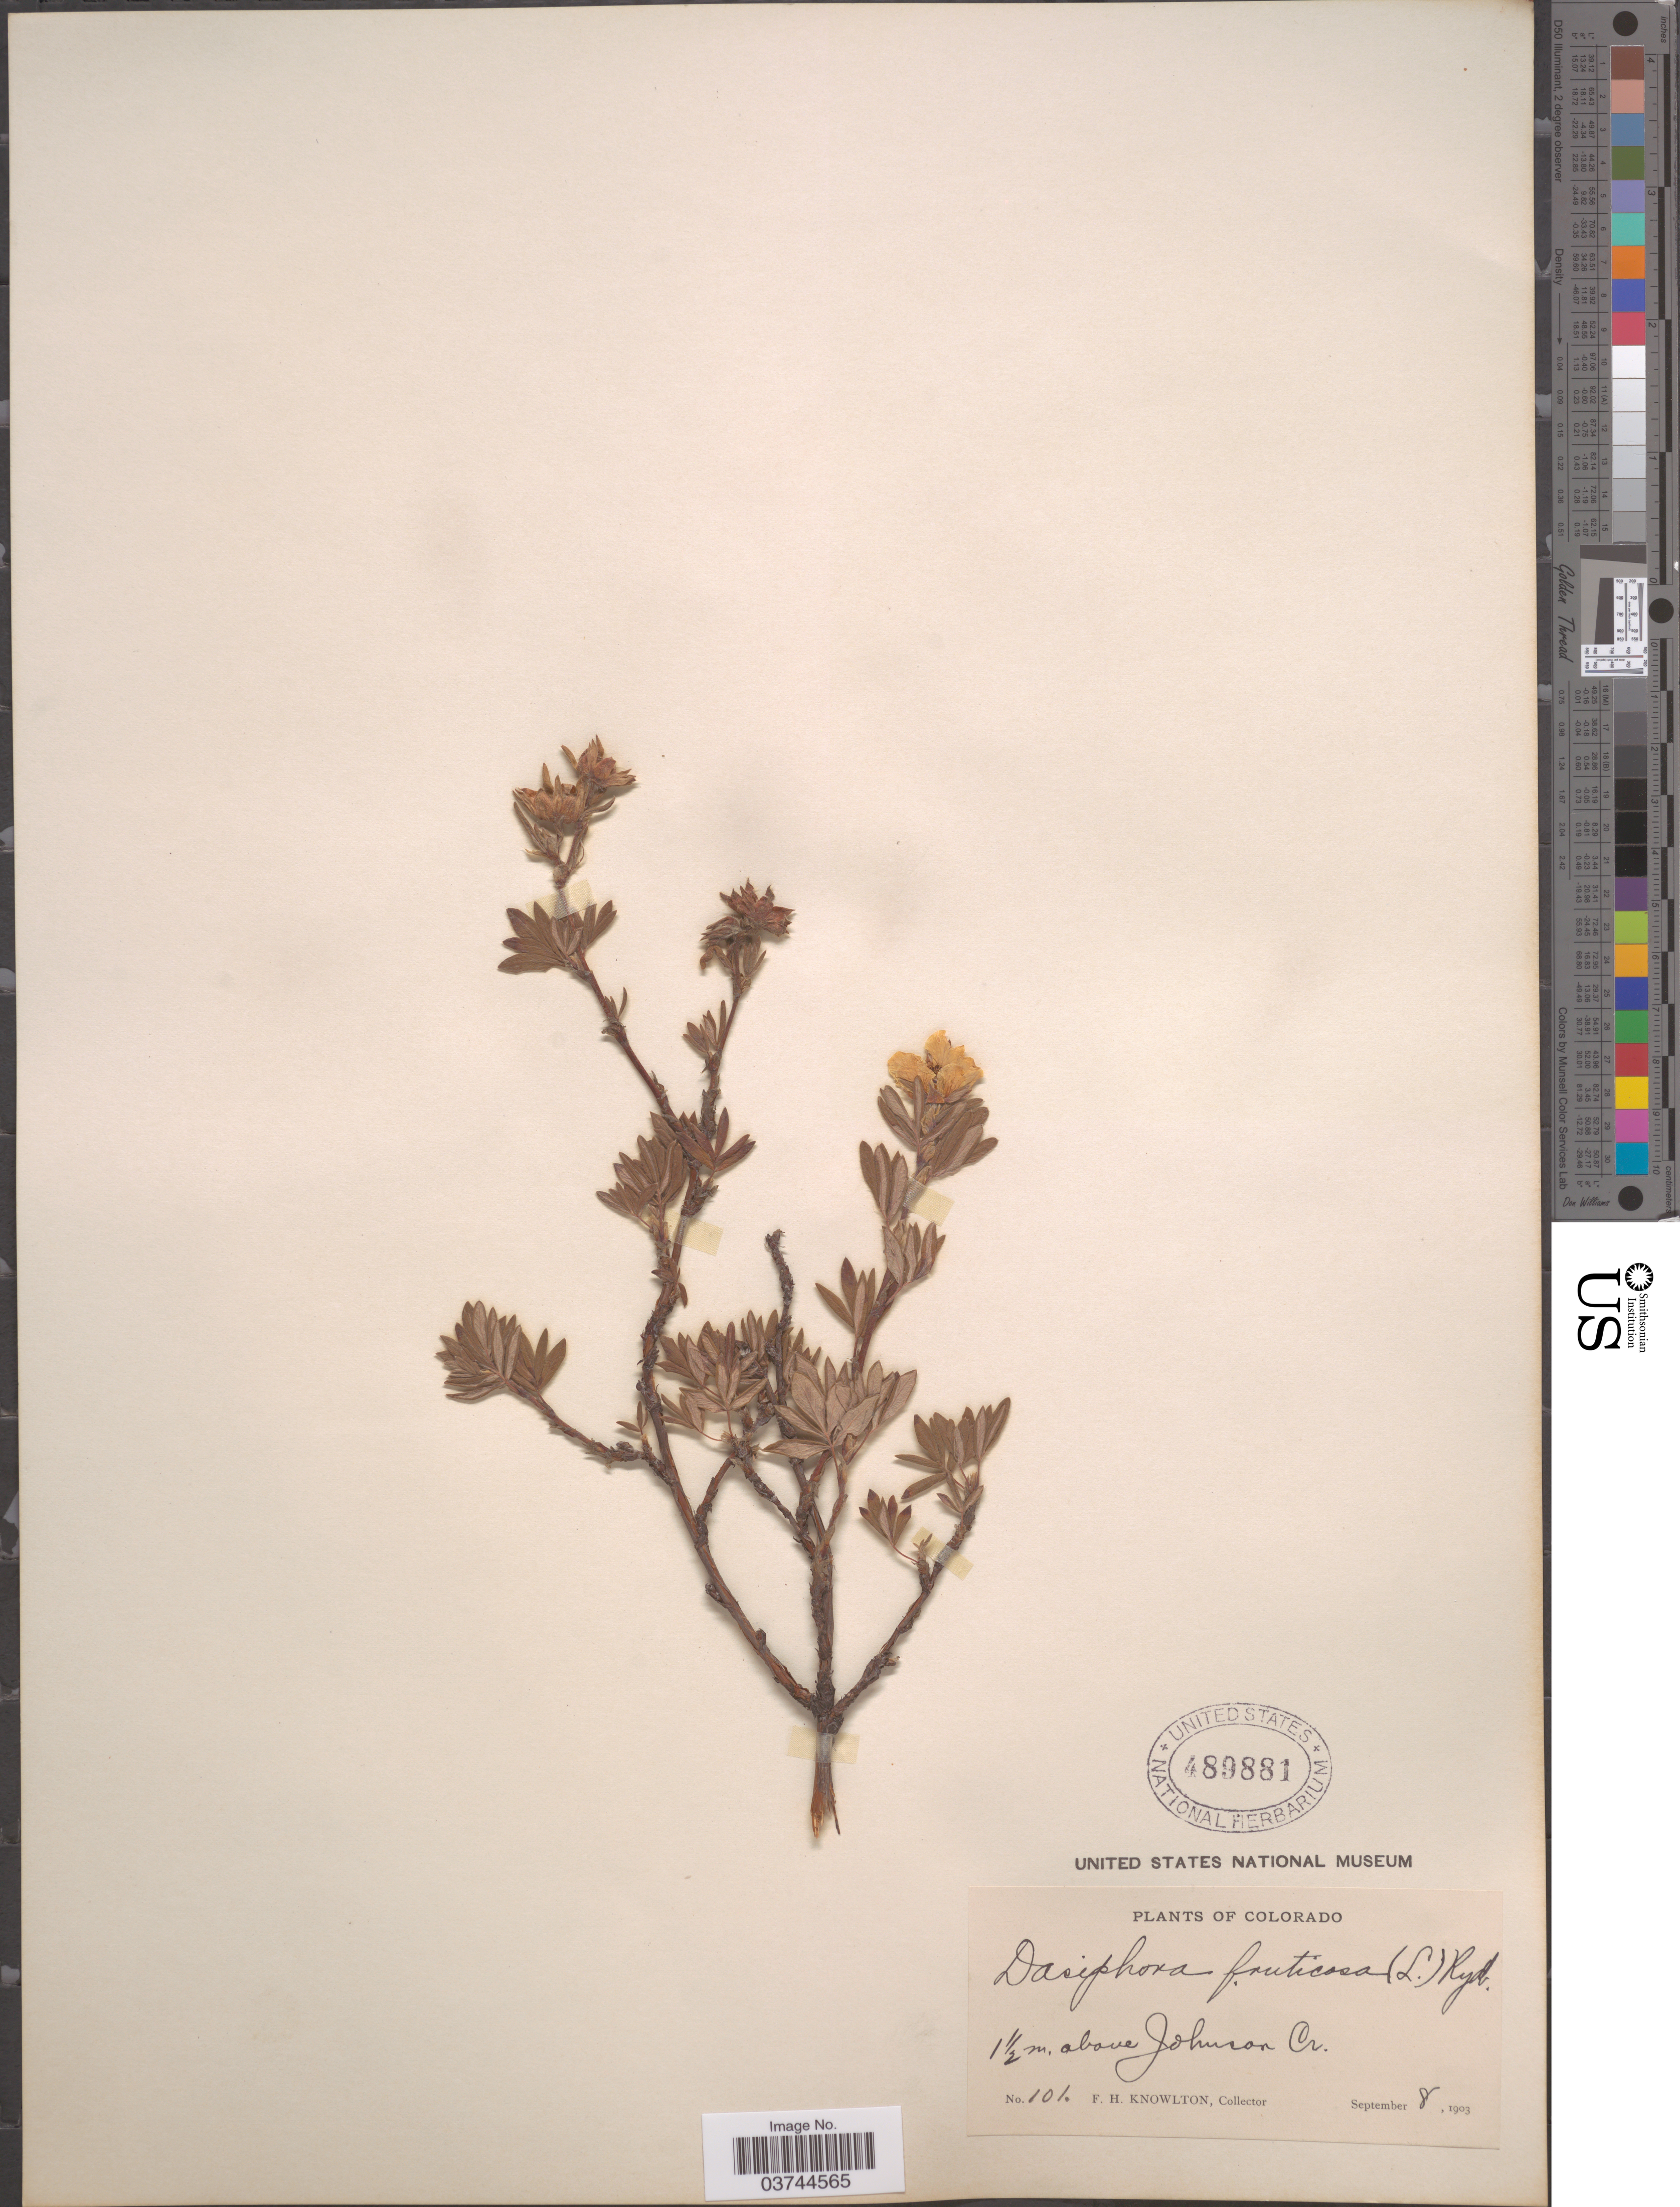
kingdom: Plantae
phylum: Tracheophyta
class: Magnoliopsida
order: Rosales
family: Rosaceae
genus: Dasiphora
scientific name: Dasiphora fruticosa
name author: (L.) Rydb.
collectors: F. H. Knowlton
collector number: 101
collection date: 1903-09-08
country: United States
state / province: Colorado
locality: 1½ m. above Johnson Cr.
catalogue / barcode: US 489881